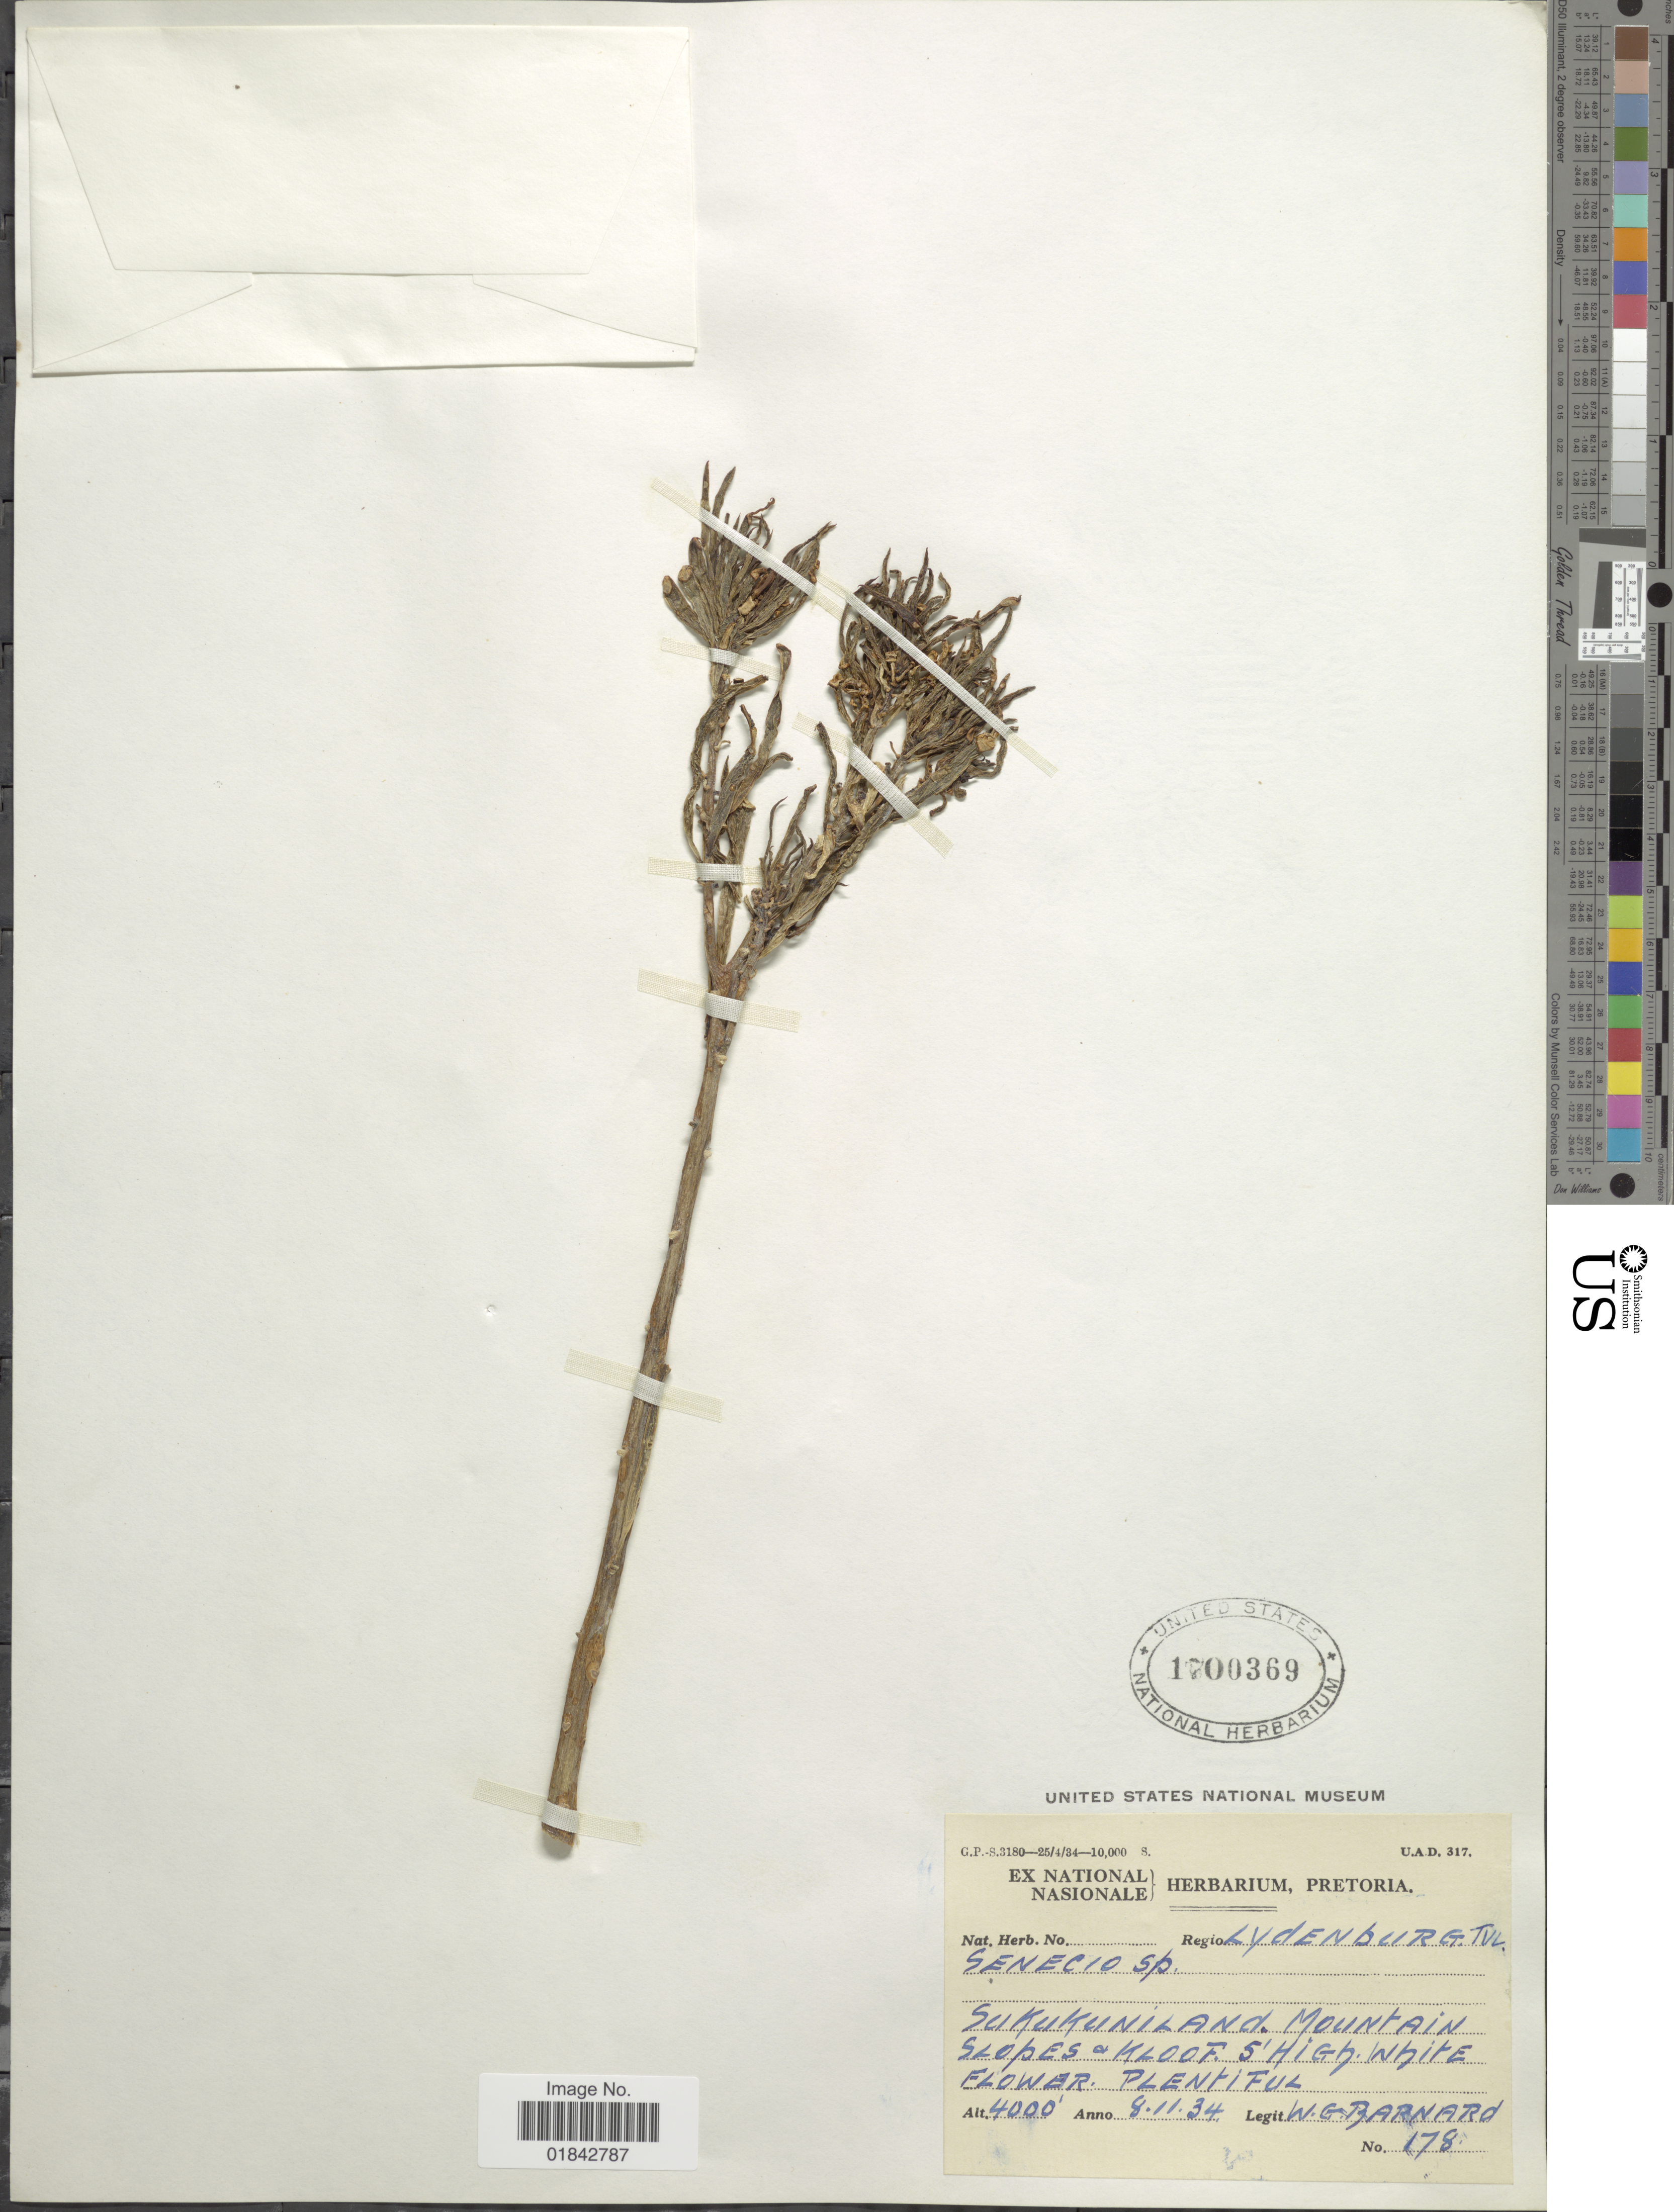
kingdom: Plantae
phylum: Tracheophyta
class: Magnoliopsida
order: Asterales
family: Asteraceae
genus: Senecio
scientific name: Senecio sp.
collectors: W. Barnard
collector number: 178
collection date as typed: Transcribed d/m/y: 8/11/34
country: South Africa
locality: Lydenburg TVL, Sukukuniland [Sekukuniland]. Mountain slopes & Kloof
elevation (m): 1219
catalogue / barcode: US 1700369